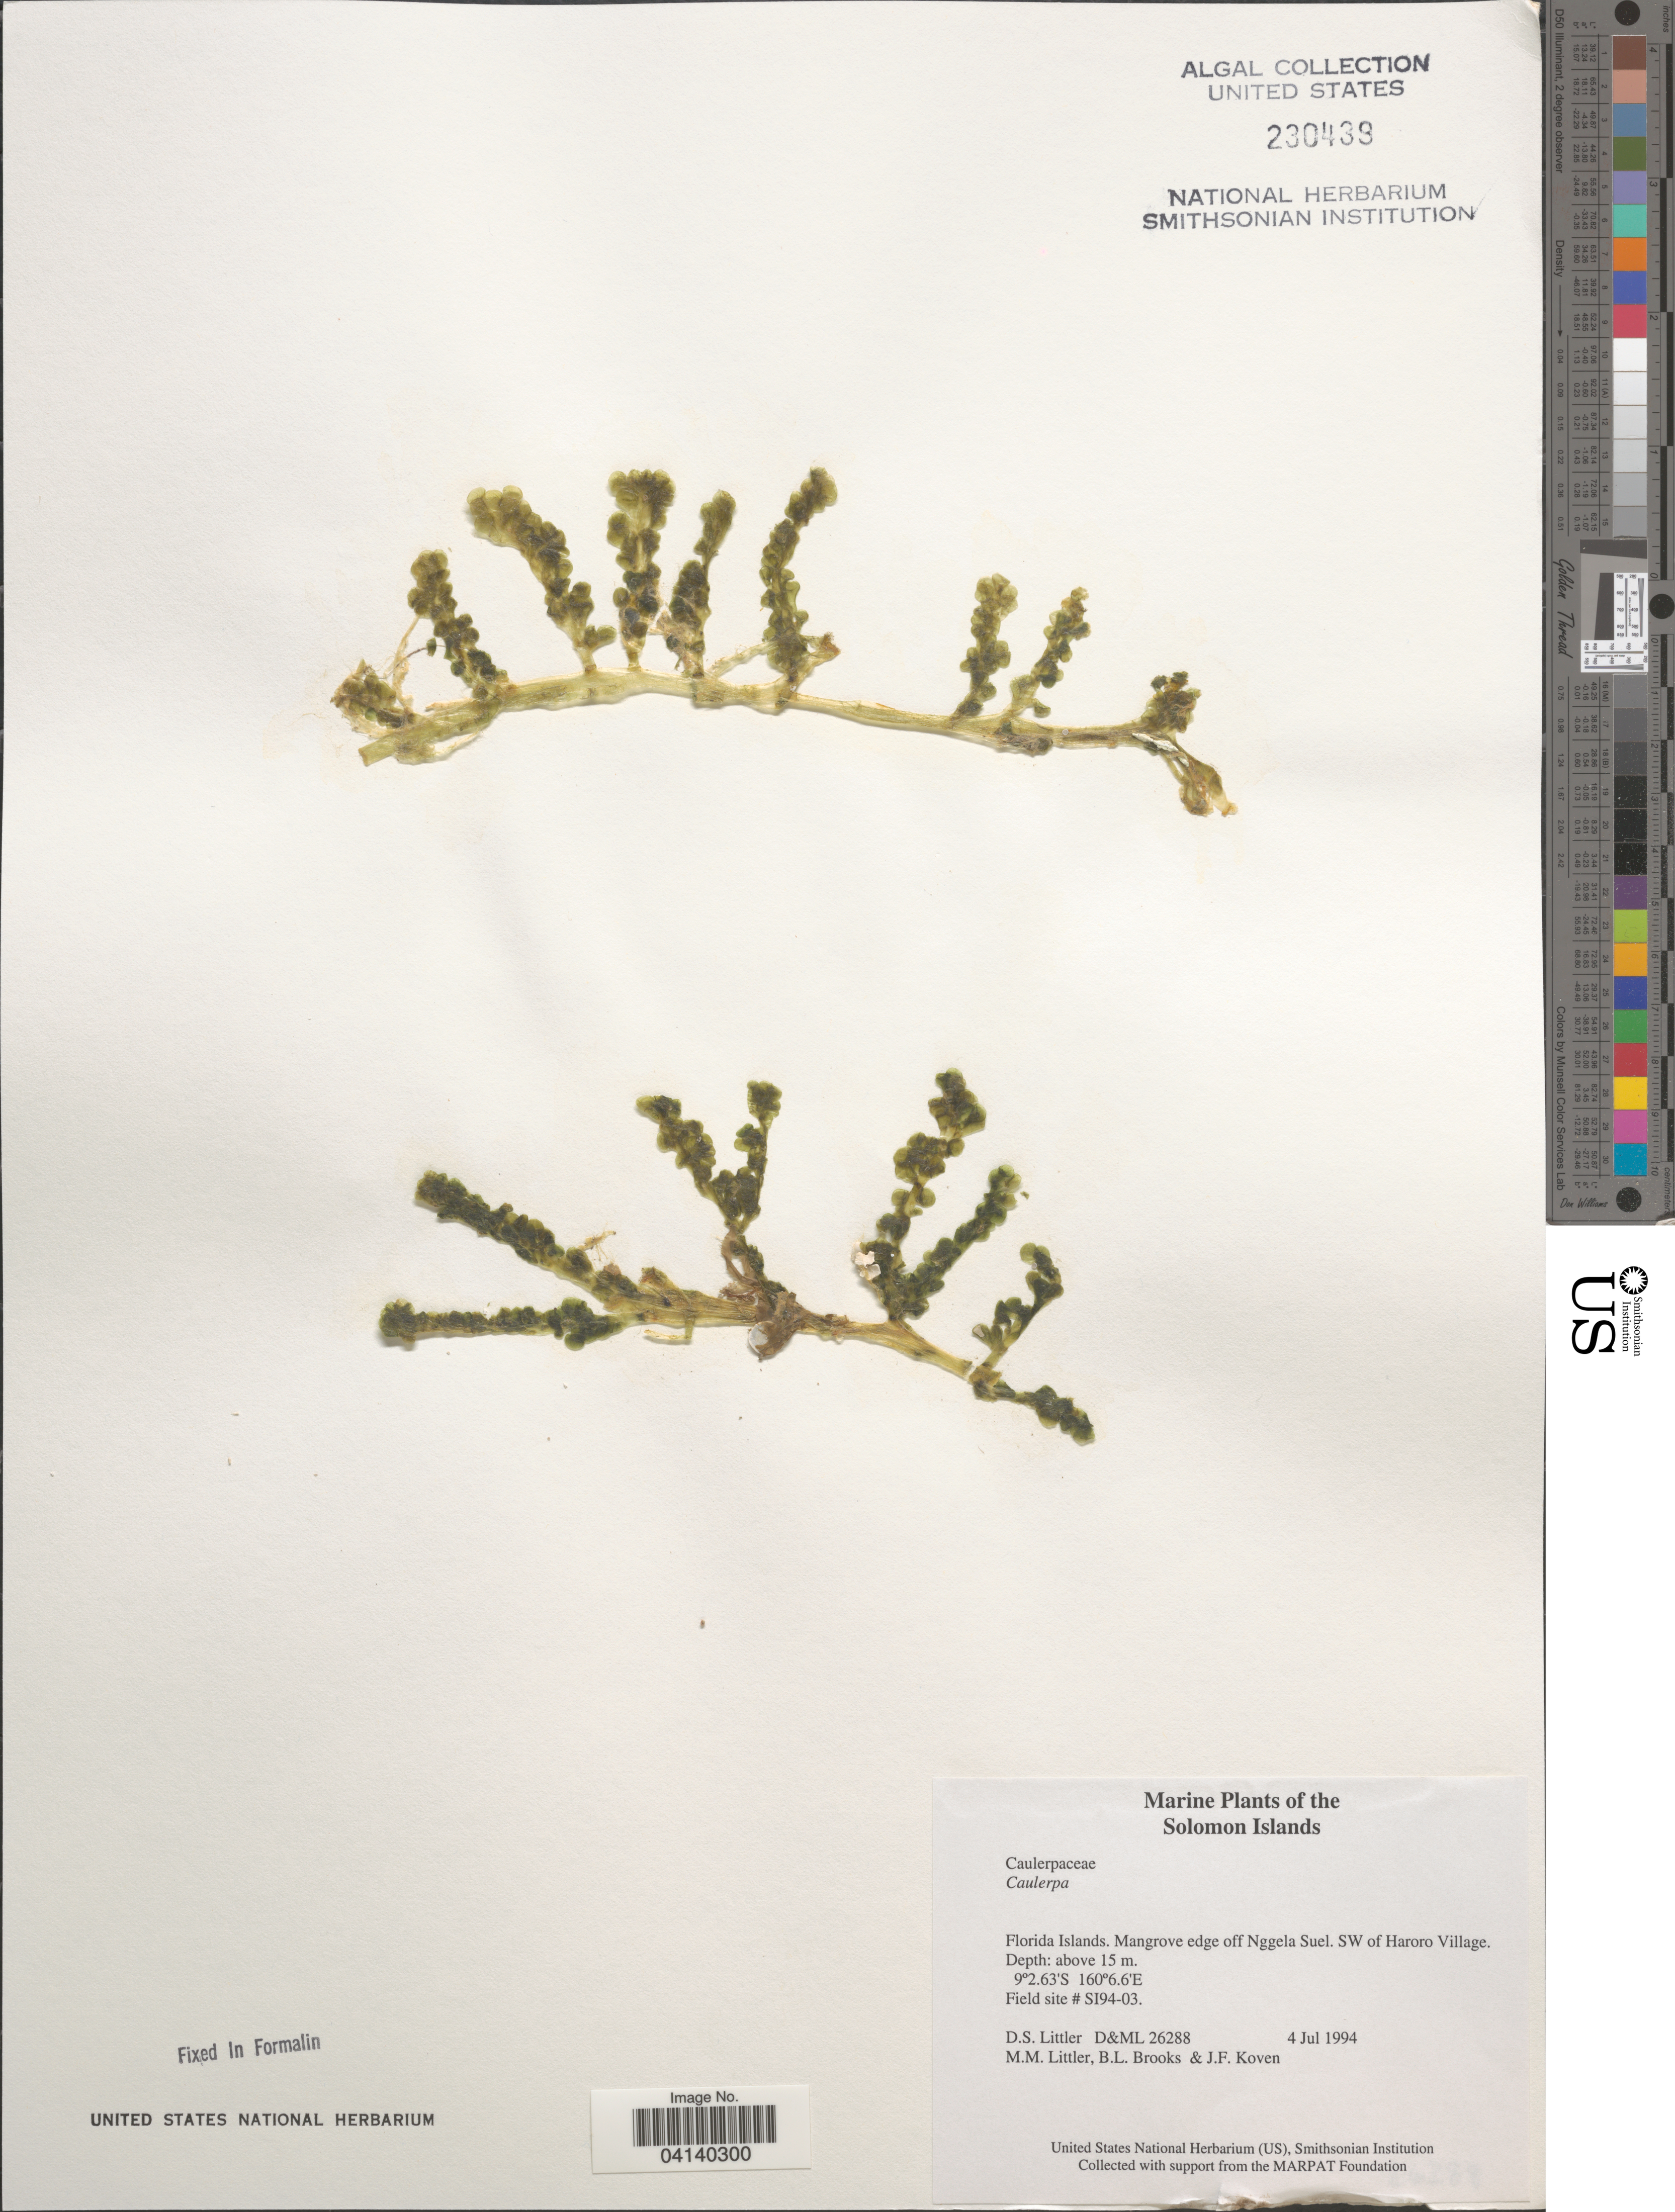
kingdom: Plantae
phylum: Chlorophyta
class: Ulvophyceae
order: Bryopsidales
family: Caulerpaceae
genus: Caulerpa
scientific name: Caulerpa sp.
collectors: D. S. Littler, B. Brooks & J. Koven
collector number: D&ML26288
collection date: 1994-07-04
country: Solomon Islands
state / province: Solomon Islands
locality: Florida Islands. Mangrove edge off Nggela Suel. SW of Haroro Village. Field site # SI94-03.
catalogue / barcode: US 230439